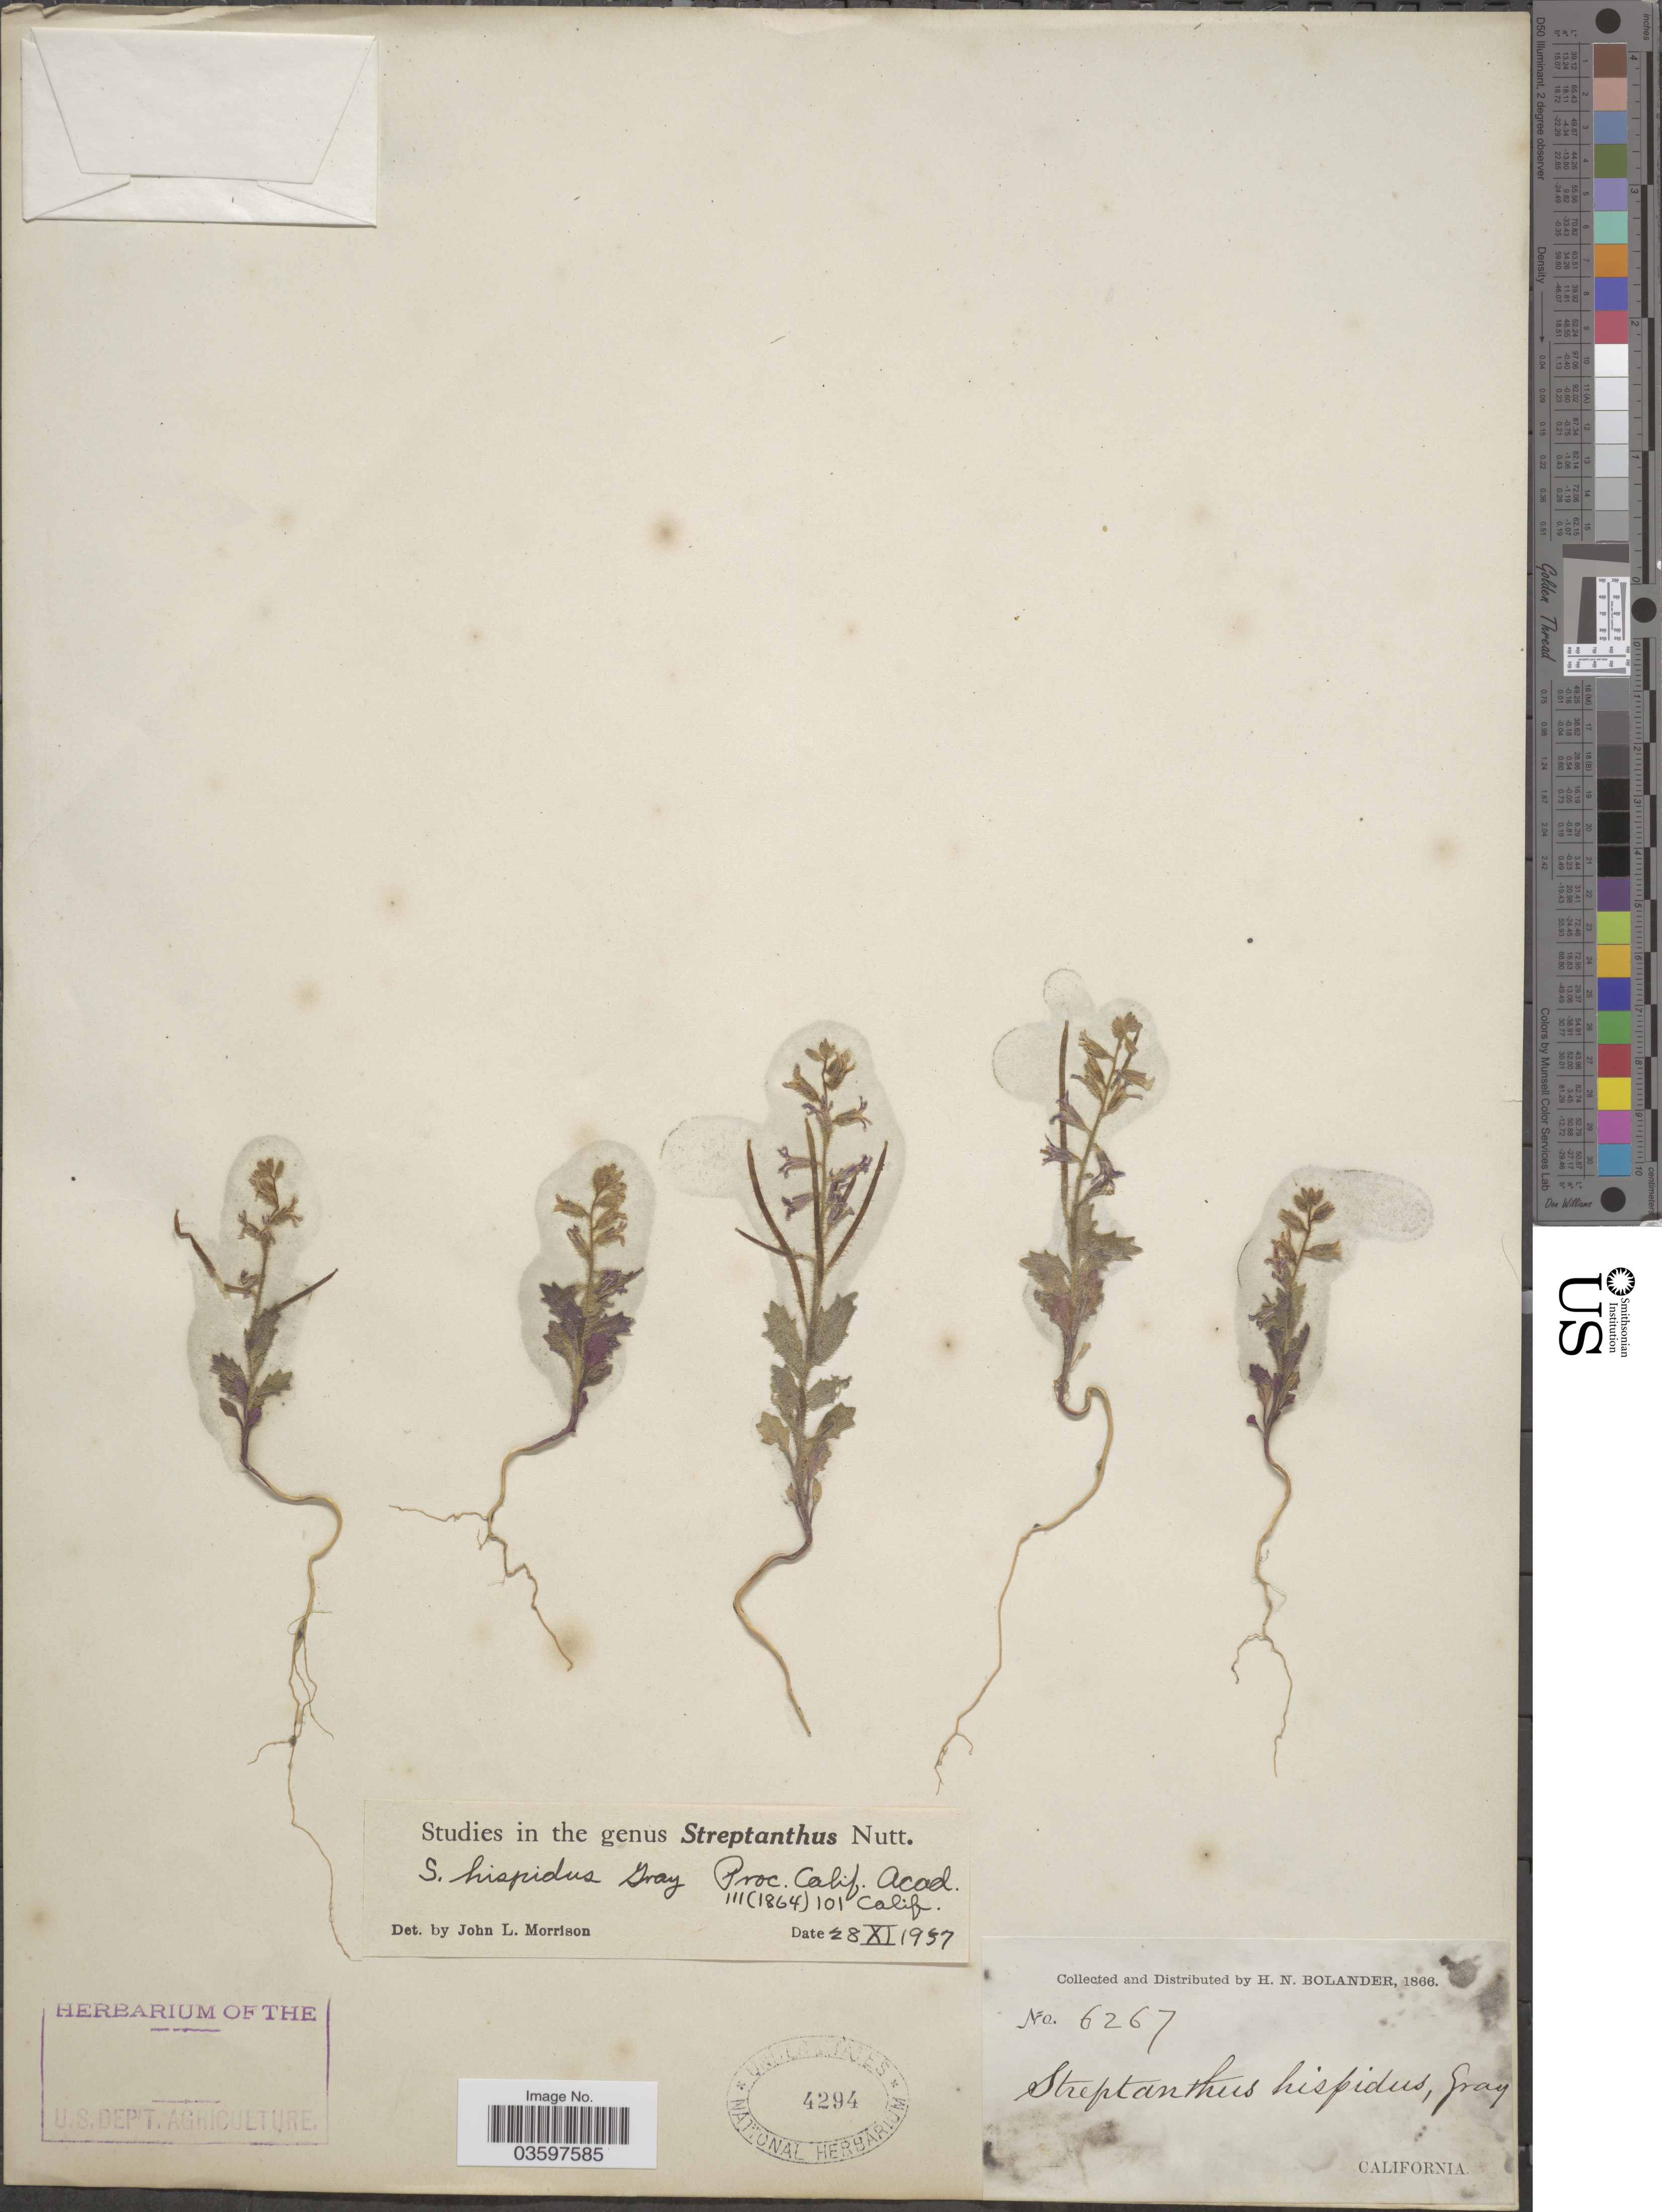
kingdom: Plantae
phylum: Tracheophyta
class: Magnoliopsida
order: Brassicales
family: Brassicaceae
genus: Streptanthus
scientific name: Streptanthus hispidus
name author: A. Gray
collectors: H. Bolander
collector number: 6267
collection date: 1866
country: United States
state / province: California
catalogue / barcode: US 4294